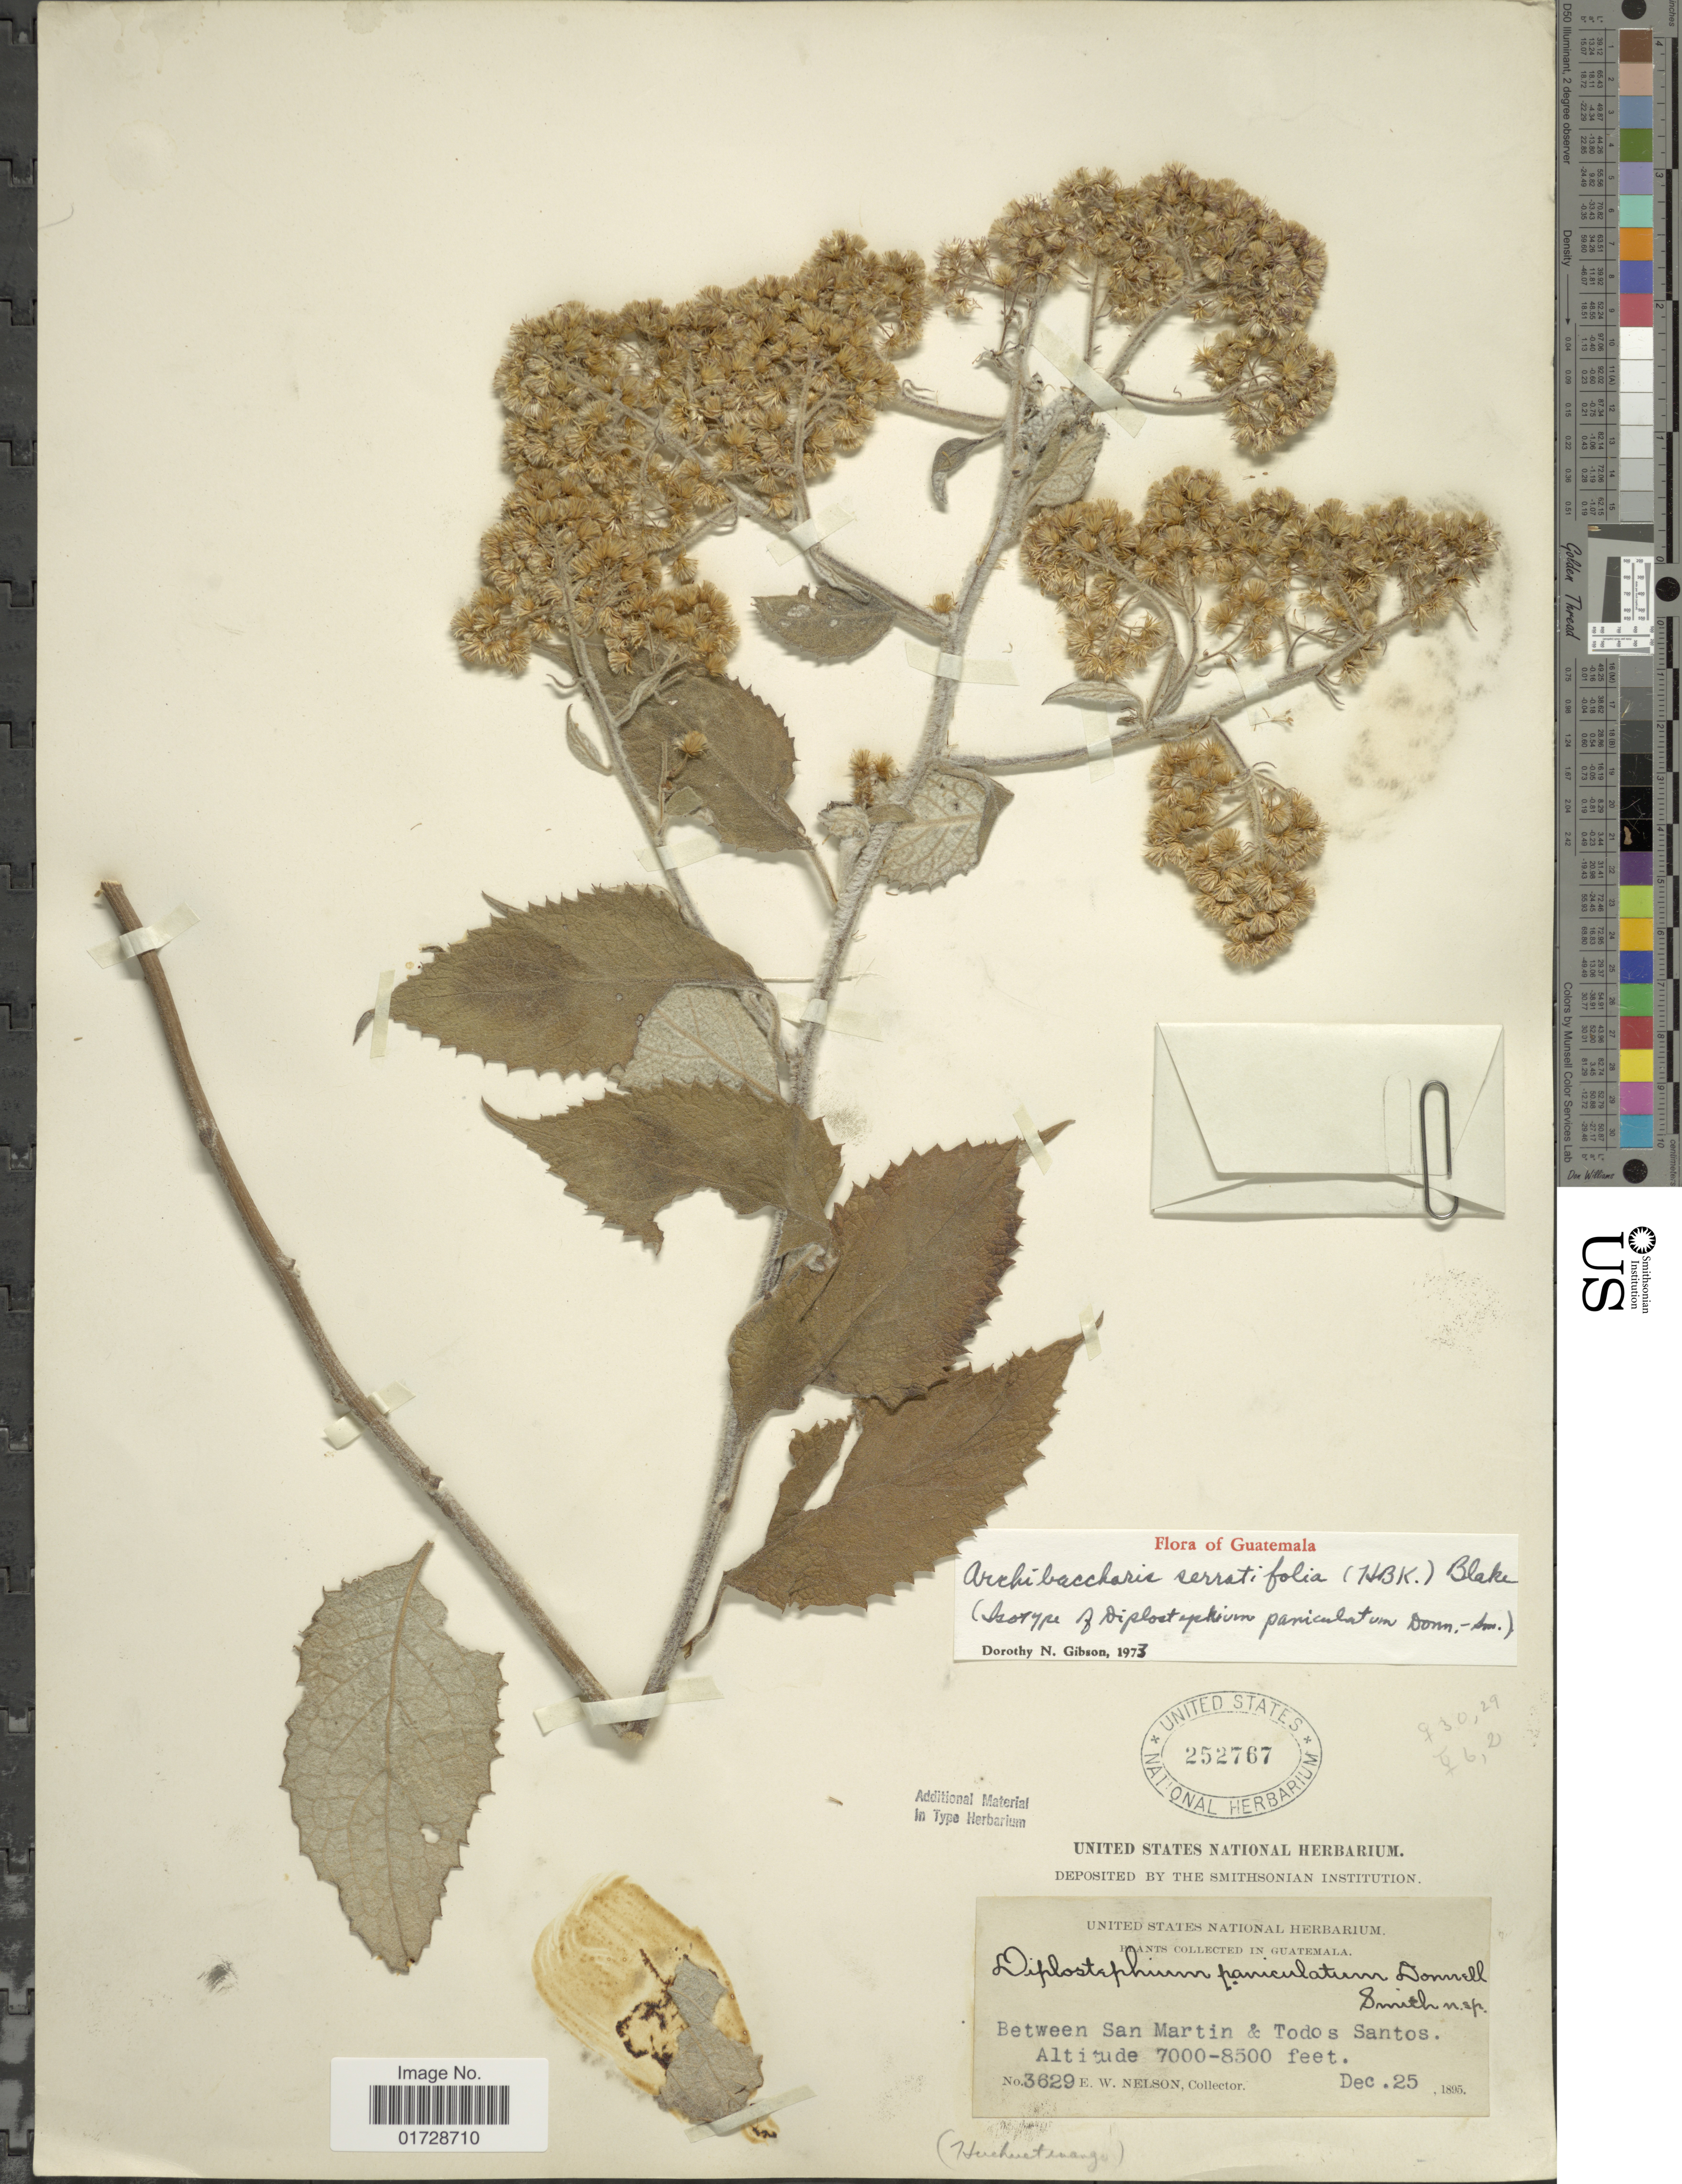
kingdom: Plantae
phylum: Tracheophyta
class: Magnoliopsida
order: Asterales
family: Asteraceae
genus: Archibaccharis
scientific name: Archibaccharis serratifolia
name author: (Kunth) S.F. Blake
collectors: E. W. Nelson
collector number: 3629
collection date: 1895-12-25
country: Guatemala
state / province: Huehuetenango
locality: Between San Martin & Todos Santos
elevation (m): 2134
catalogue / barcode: US 252767